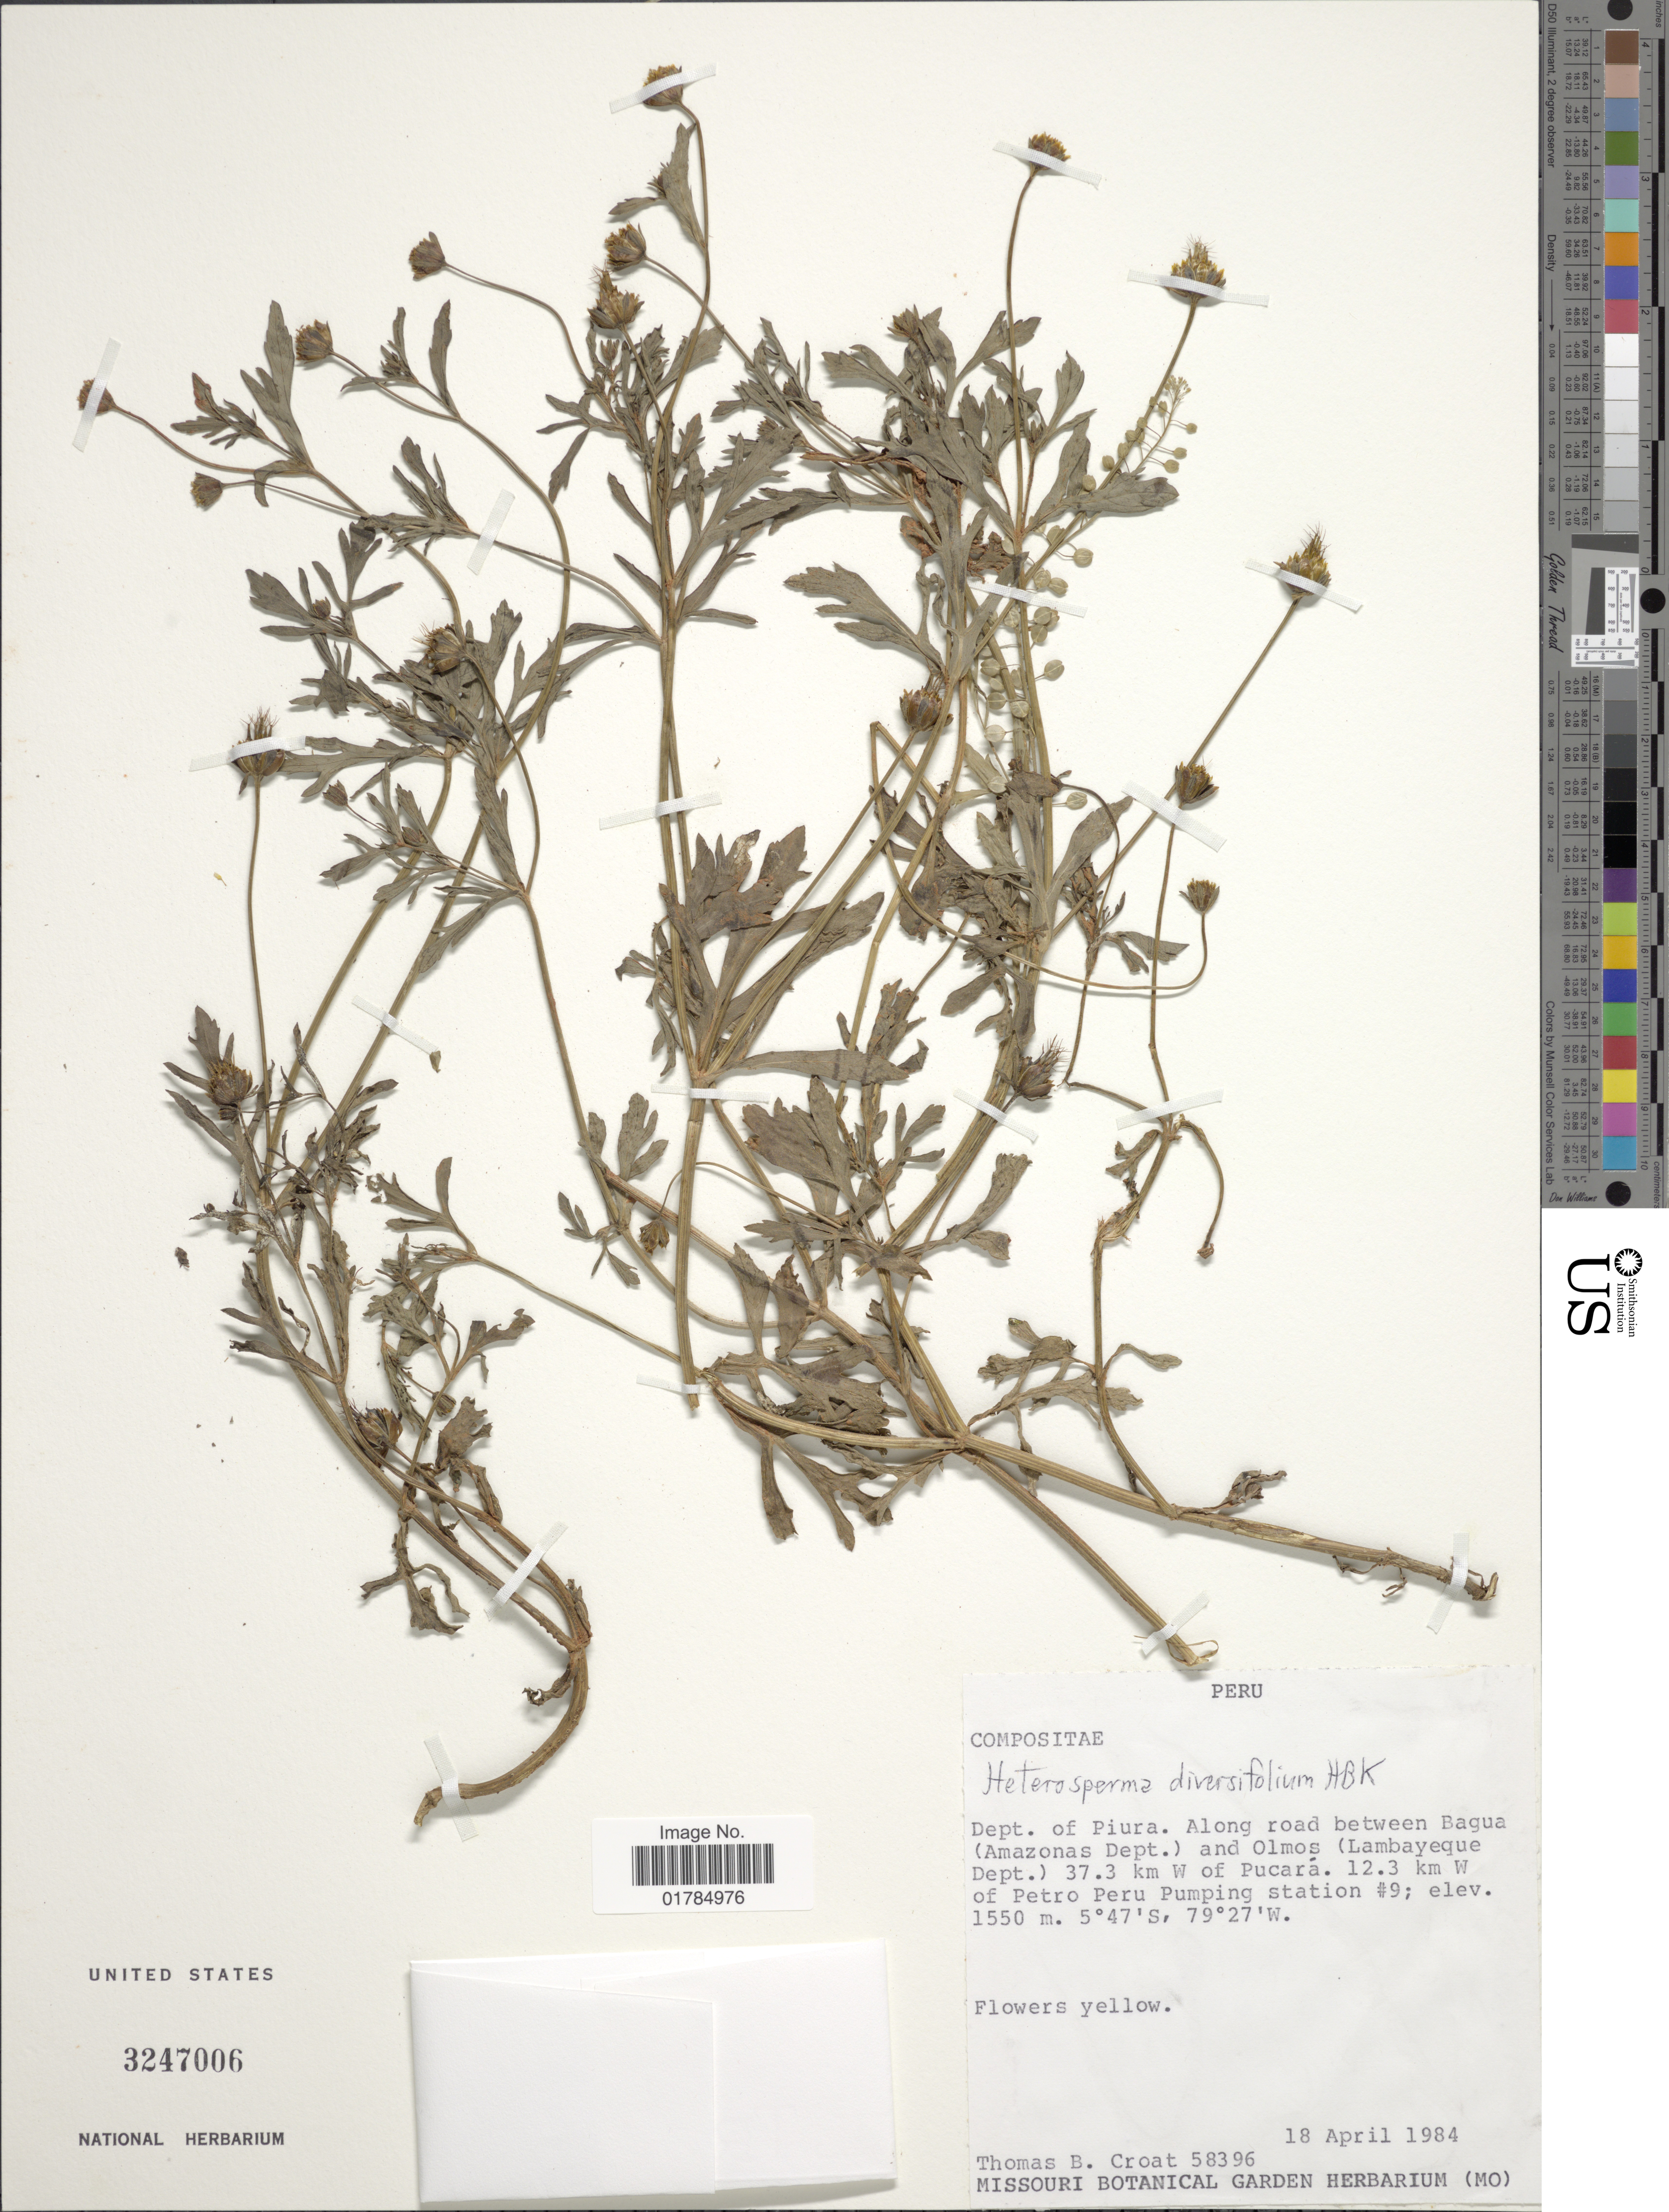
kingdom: Plantae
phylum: Tracheophyta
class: Magnoliopsida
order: Asterales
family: Asteraceae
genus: Heterosperma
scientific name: Heterosperma diversifolium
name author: Kunth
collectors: T. B. Croat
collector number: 58396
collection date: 1984-04-18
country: Peru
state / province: Piura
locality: Along road between Bagua (Amazonas Dept) and Olmos (Lambayeque Dept.) 37.3 km W of Pucar. 12.3 km W of Petro Peru Pumping station #9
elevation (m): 1550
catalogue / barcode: US 3247006